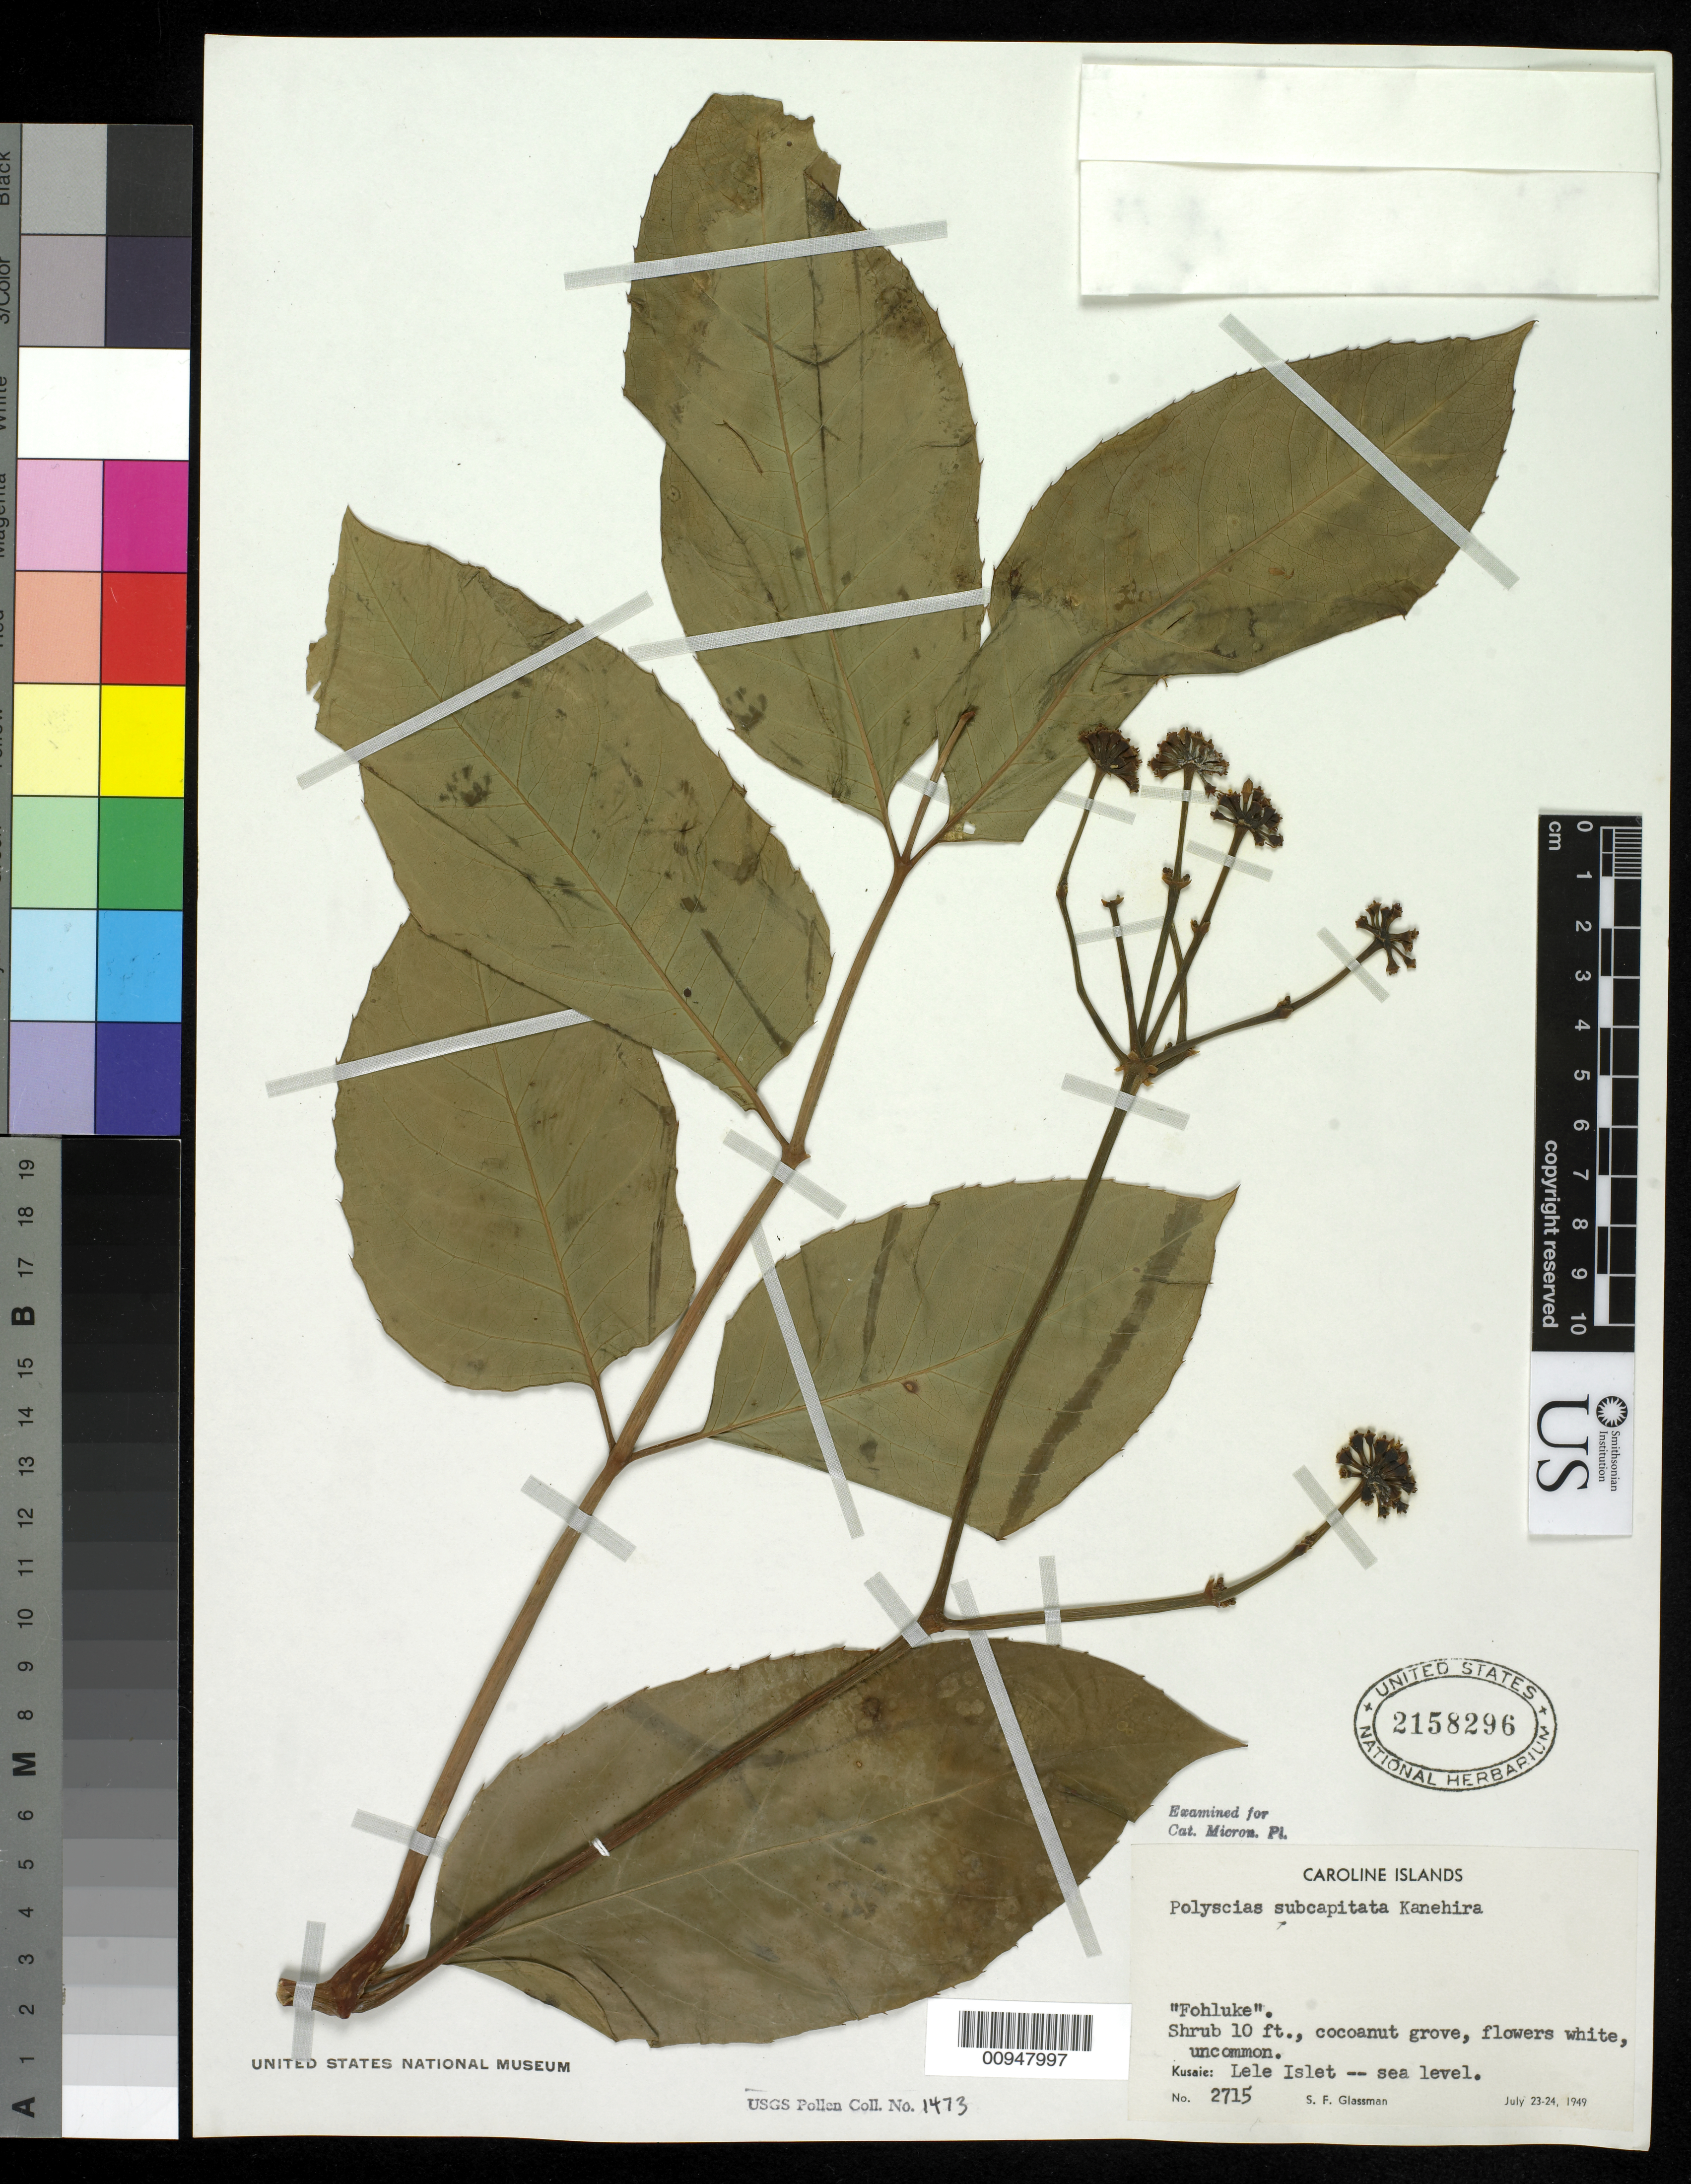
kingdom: Plantae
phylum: Tracheophyta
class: Magnoliopsida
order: Apiales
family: Araliaceae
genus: Polyscias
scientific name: Polyscias subcapitata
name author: Kaneh.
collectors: S. F. Glassman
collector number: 2715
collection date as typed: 23 Jul 1949 to 24 Aug 1949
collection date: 1949-07-23/1949-08-24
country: Micronesia, Federated States of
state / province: Kosrae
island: Kosrae [Kusaie]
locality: Lele Islet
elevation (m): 0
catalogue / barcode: US 2158296